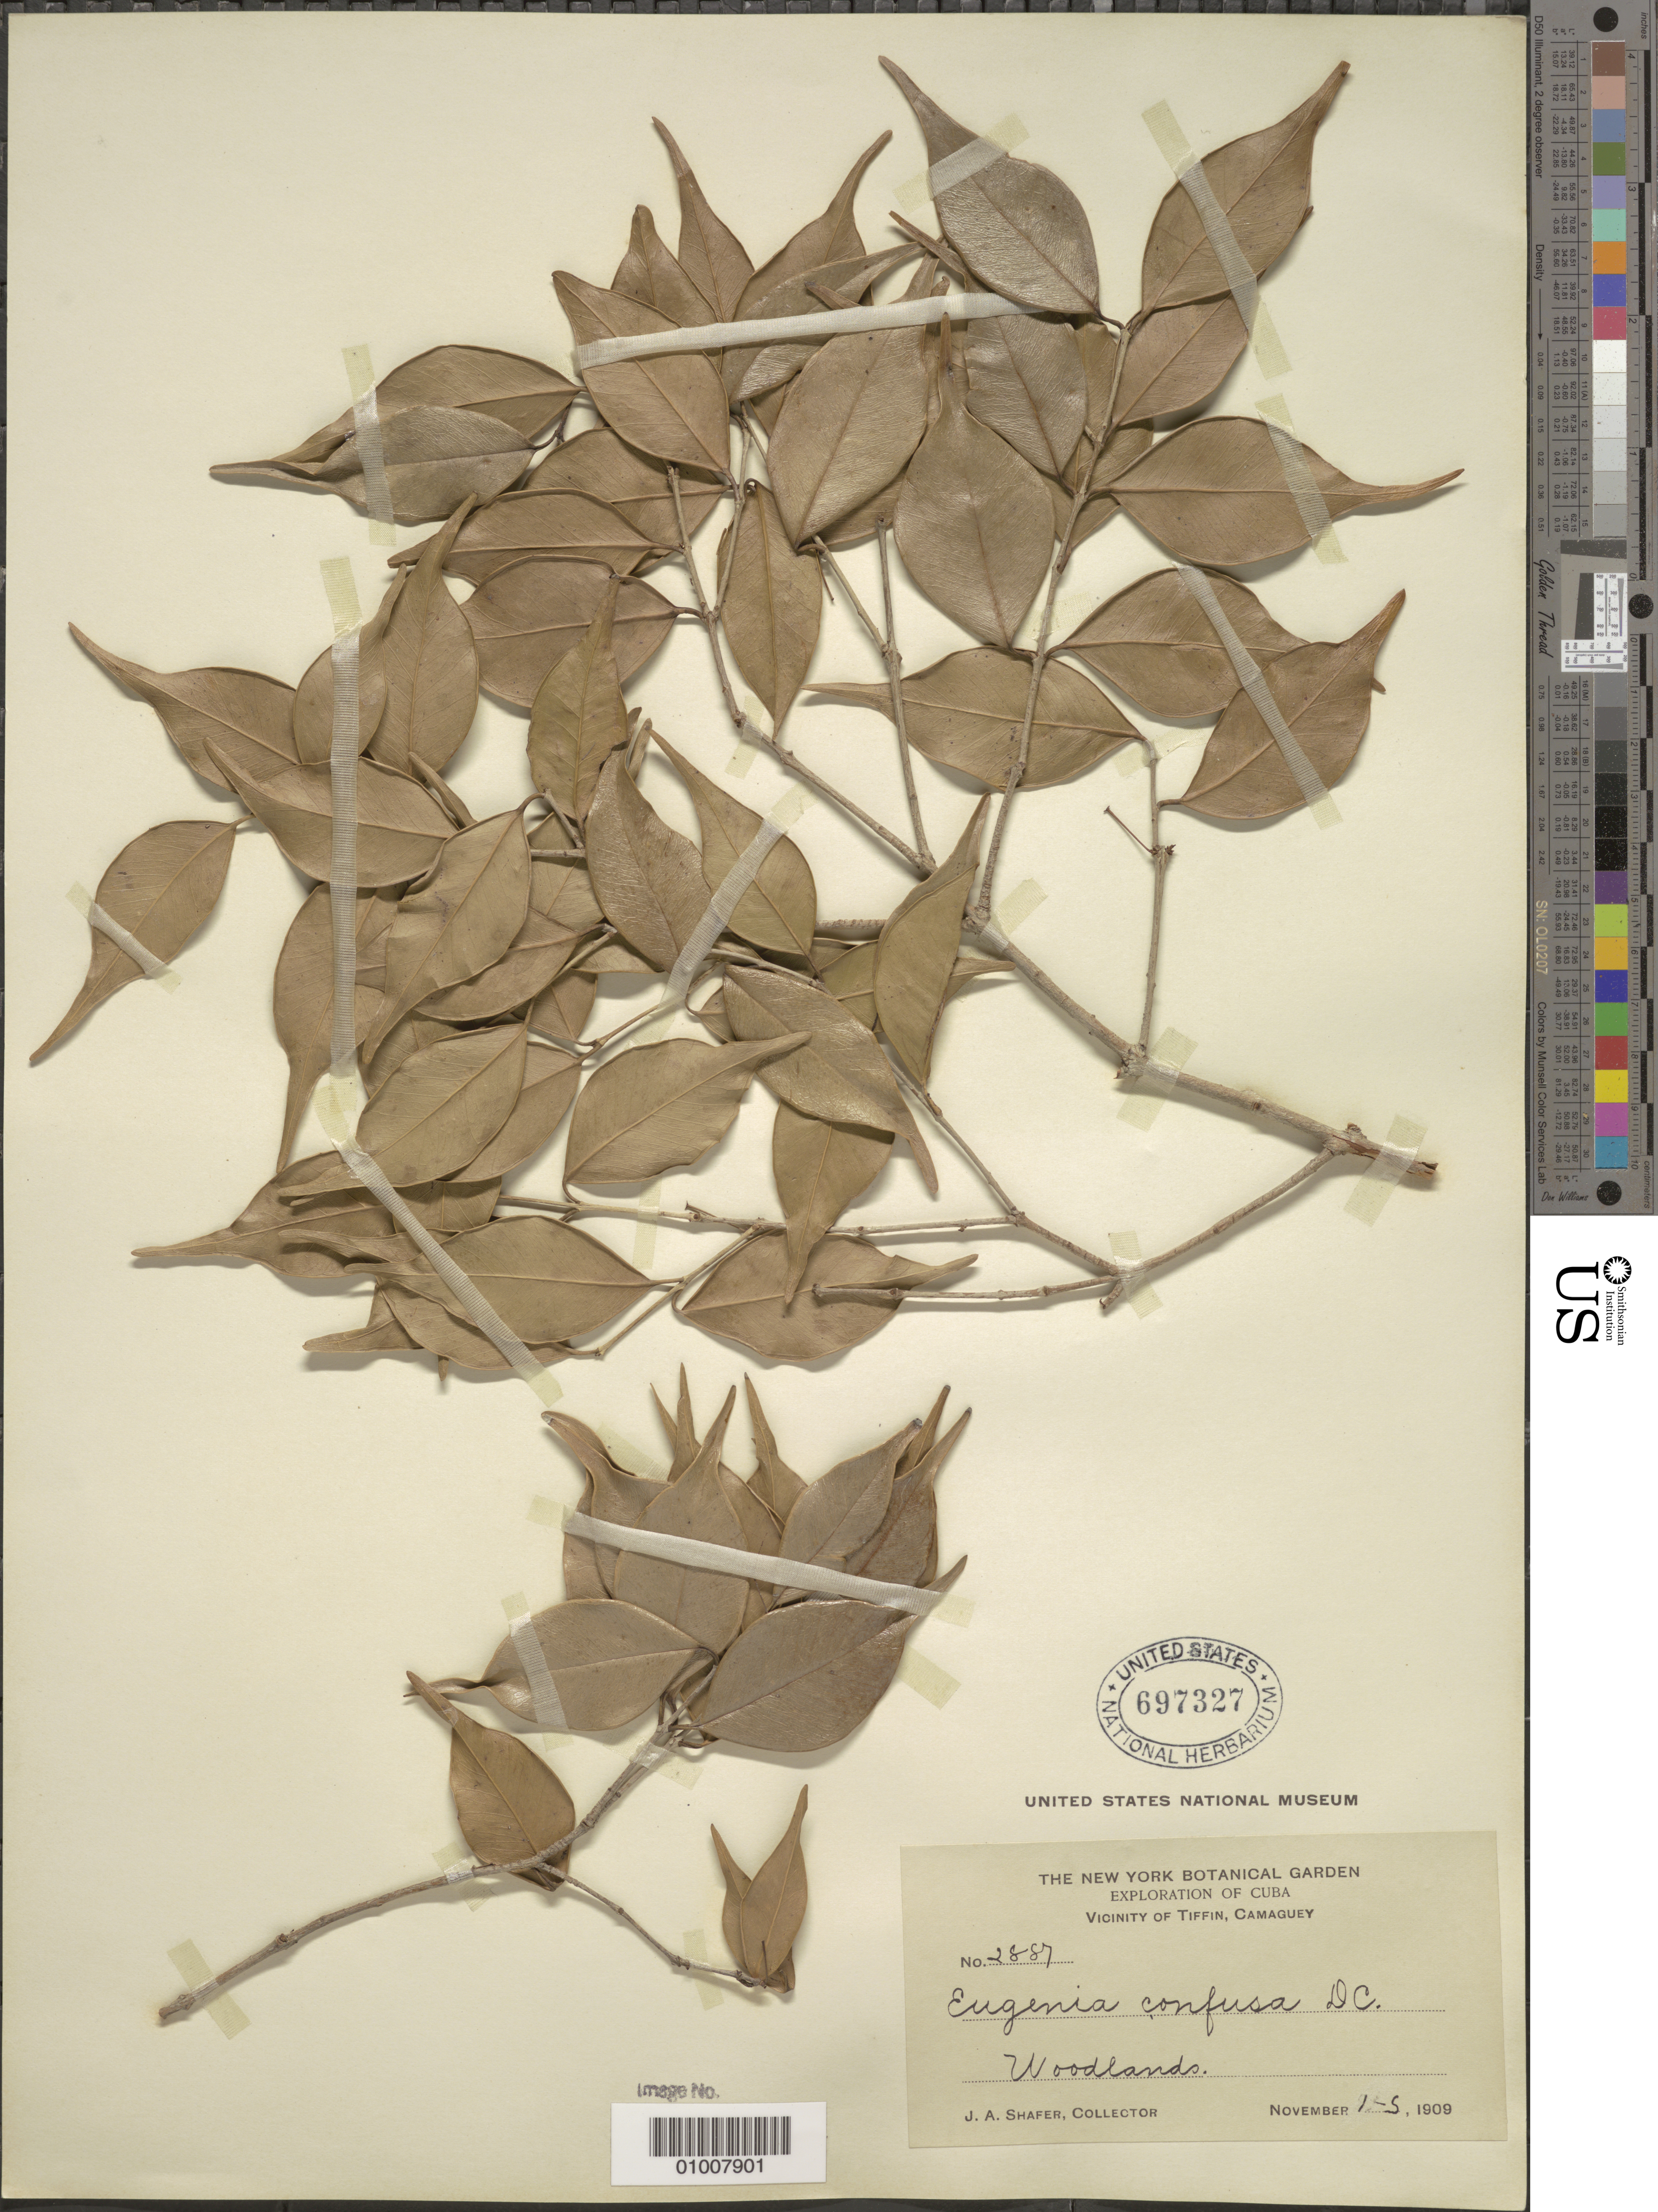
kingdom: Plantae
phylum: Tracheophyta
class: Magnoliopsida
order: Myrtales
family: Myrtaceae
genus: Eugenia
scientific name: Eugenia confusa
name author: DC.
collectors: J. A. Shafer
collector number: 2887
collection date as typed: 01 Nov 1909 to 05 Nov 1909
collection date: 1909-11-01/1909-11-05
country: Cuba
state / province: Camagüey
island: Cuba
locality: Woodlands, vicinity of Tiffin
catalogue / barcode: US 697327